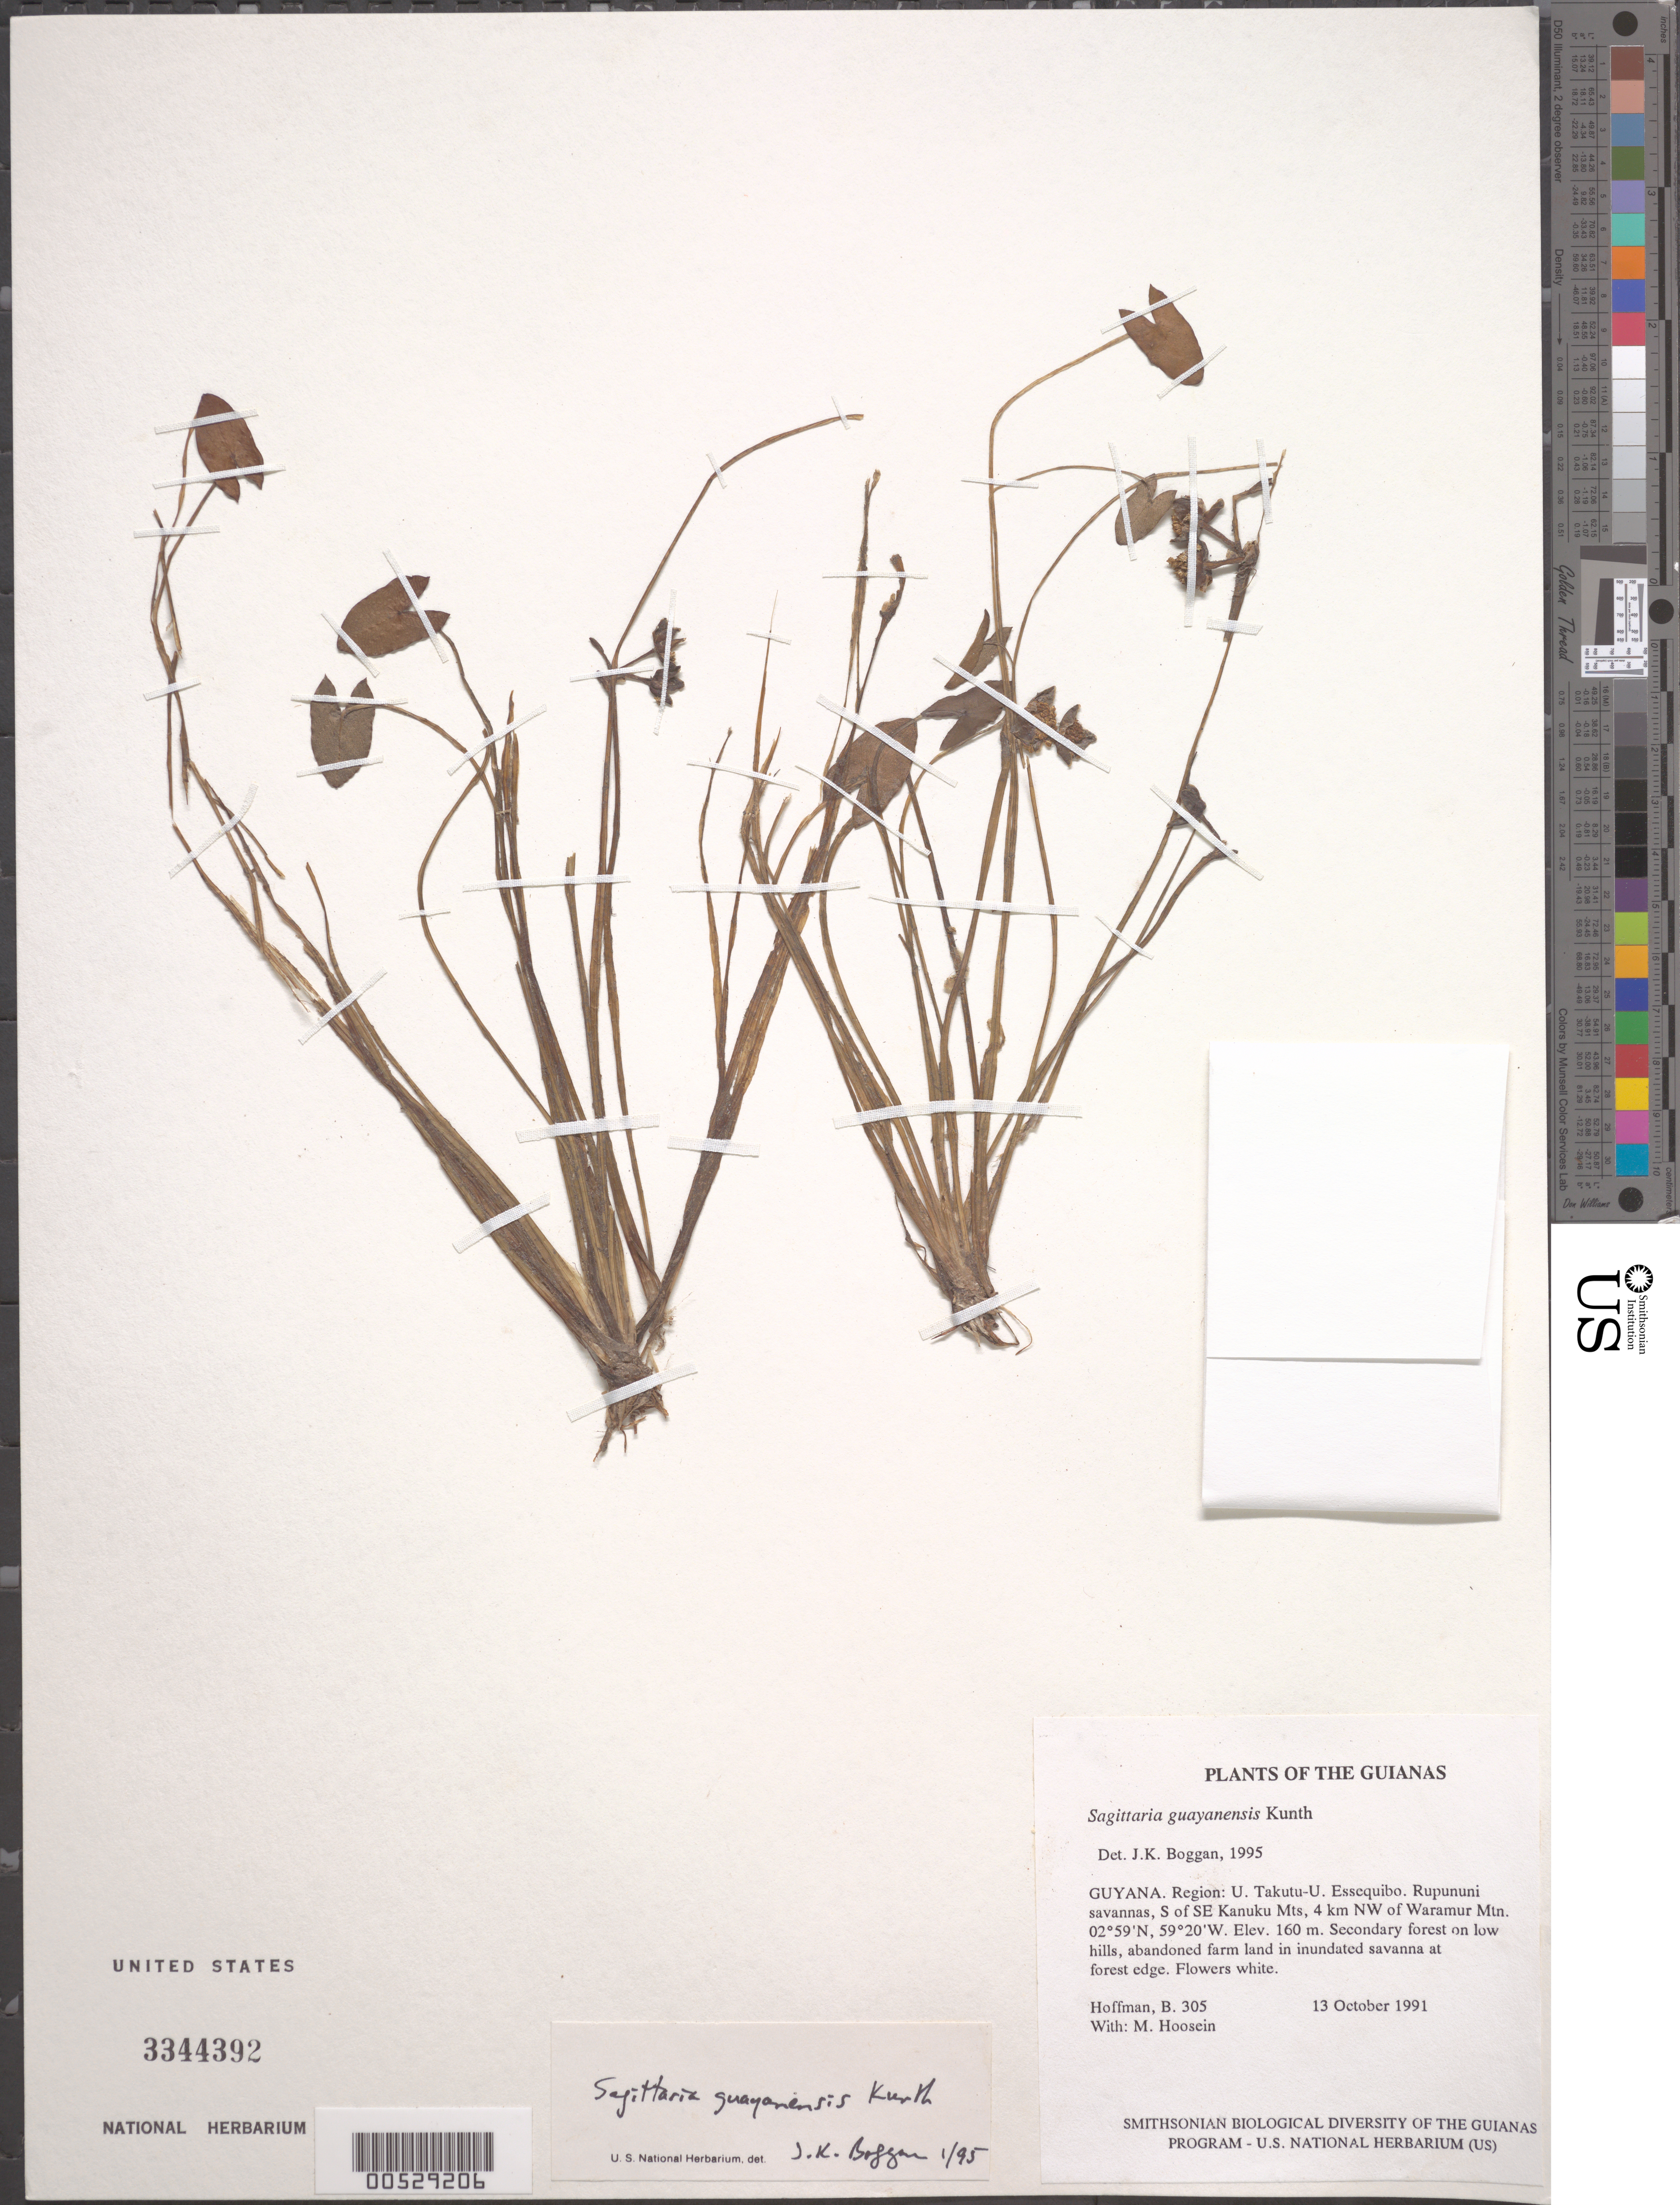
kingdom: Plantae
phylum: Tracheophyta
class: Liliopsida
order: Alismatales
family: Alismataceae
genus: Sagittaria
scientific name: Sagittaria guayanensis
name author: Kunth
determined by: Boggan, J. K., (US), NMNH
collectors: B. Hoffman & M. Hossein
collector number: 305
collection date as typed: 13 October 1991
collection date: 1991-10-13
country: Guyana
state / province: U. Takutu-U. Essequibo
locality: Rupununi savannas, S of SE Kanuku Mts, 4 km NW of Waramur Mountain (1.5 km SE of Waramur Ranch)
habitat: Secondary forest on low hills, abandoned farm land in inundated savanna at forest edge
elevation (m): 160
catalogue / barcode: US 3344392